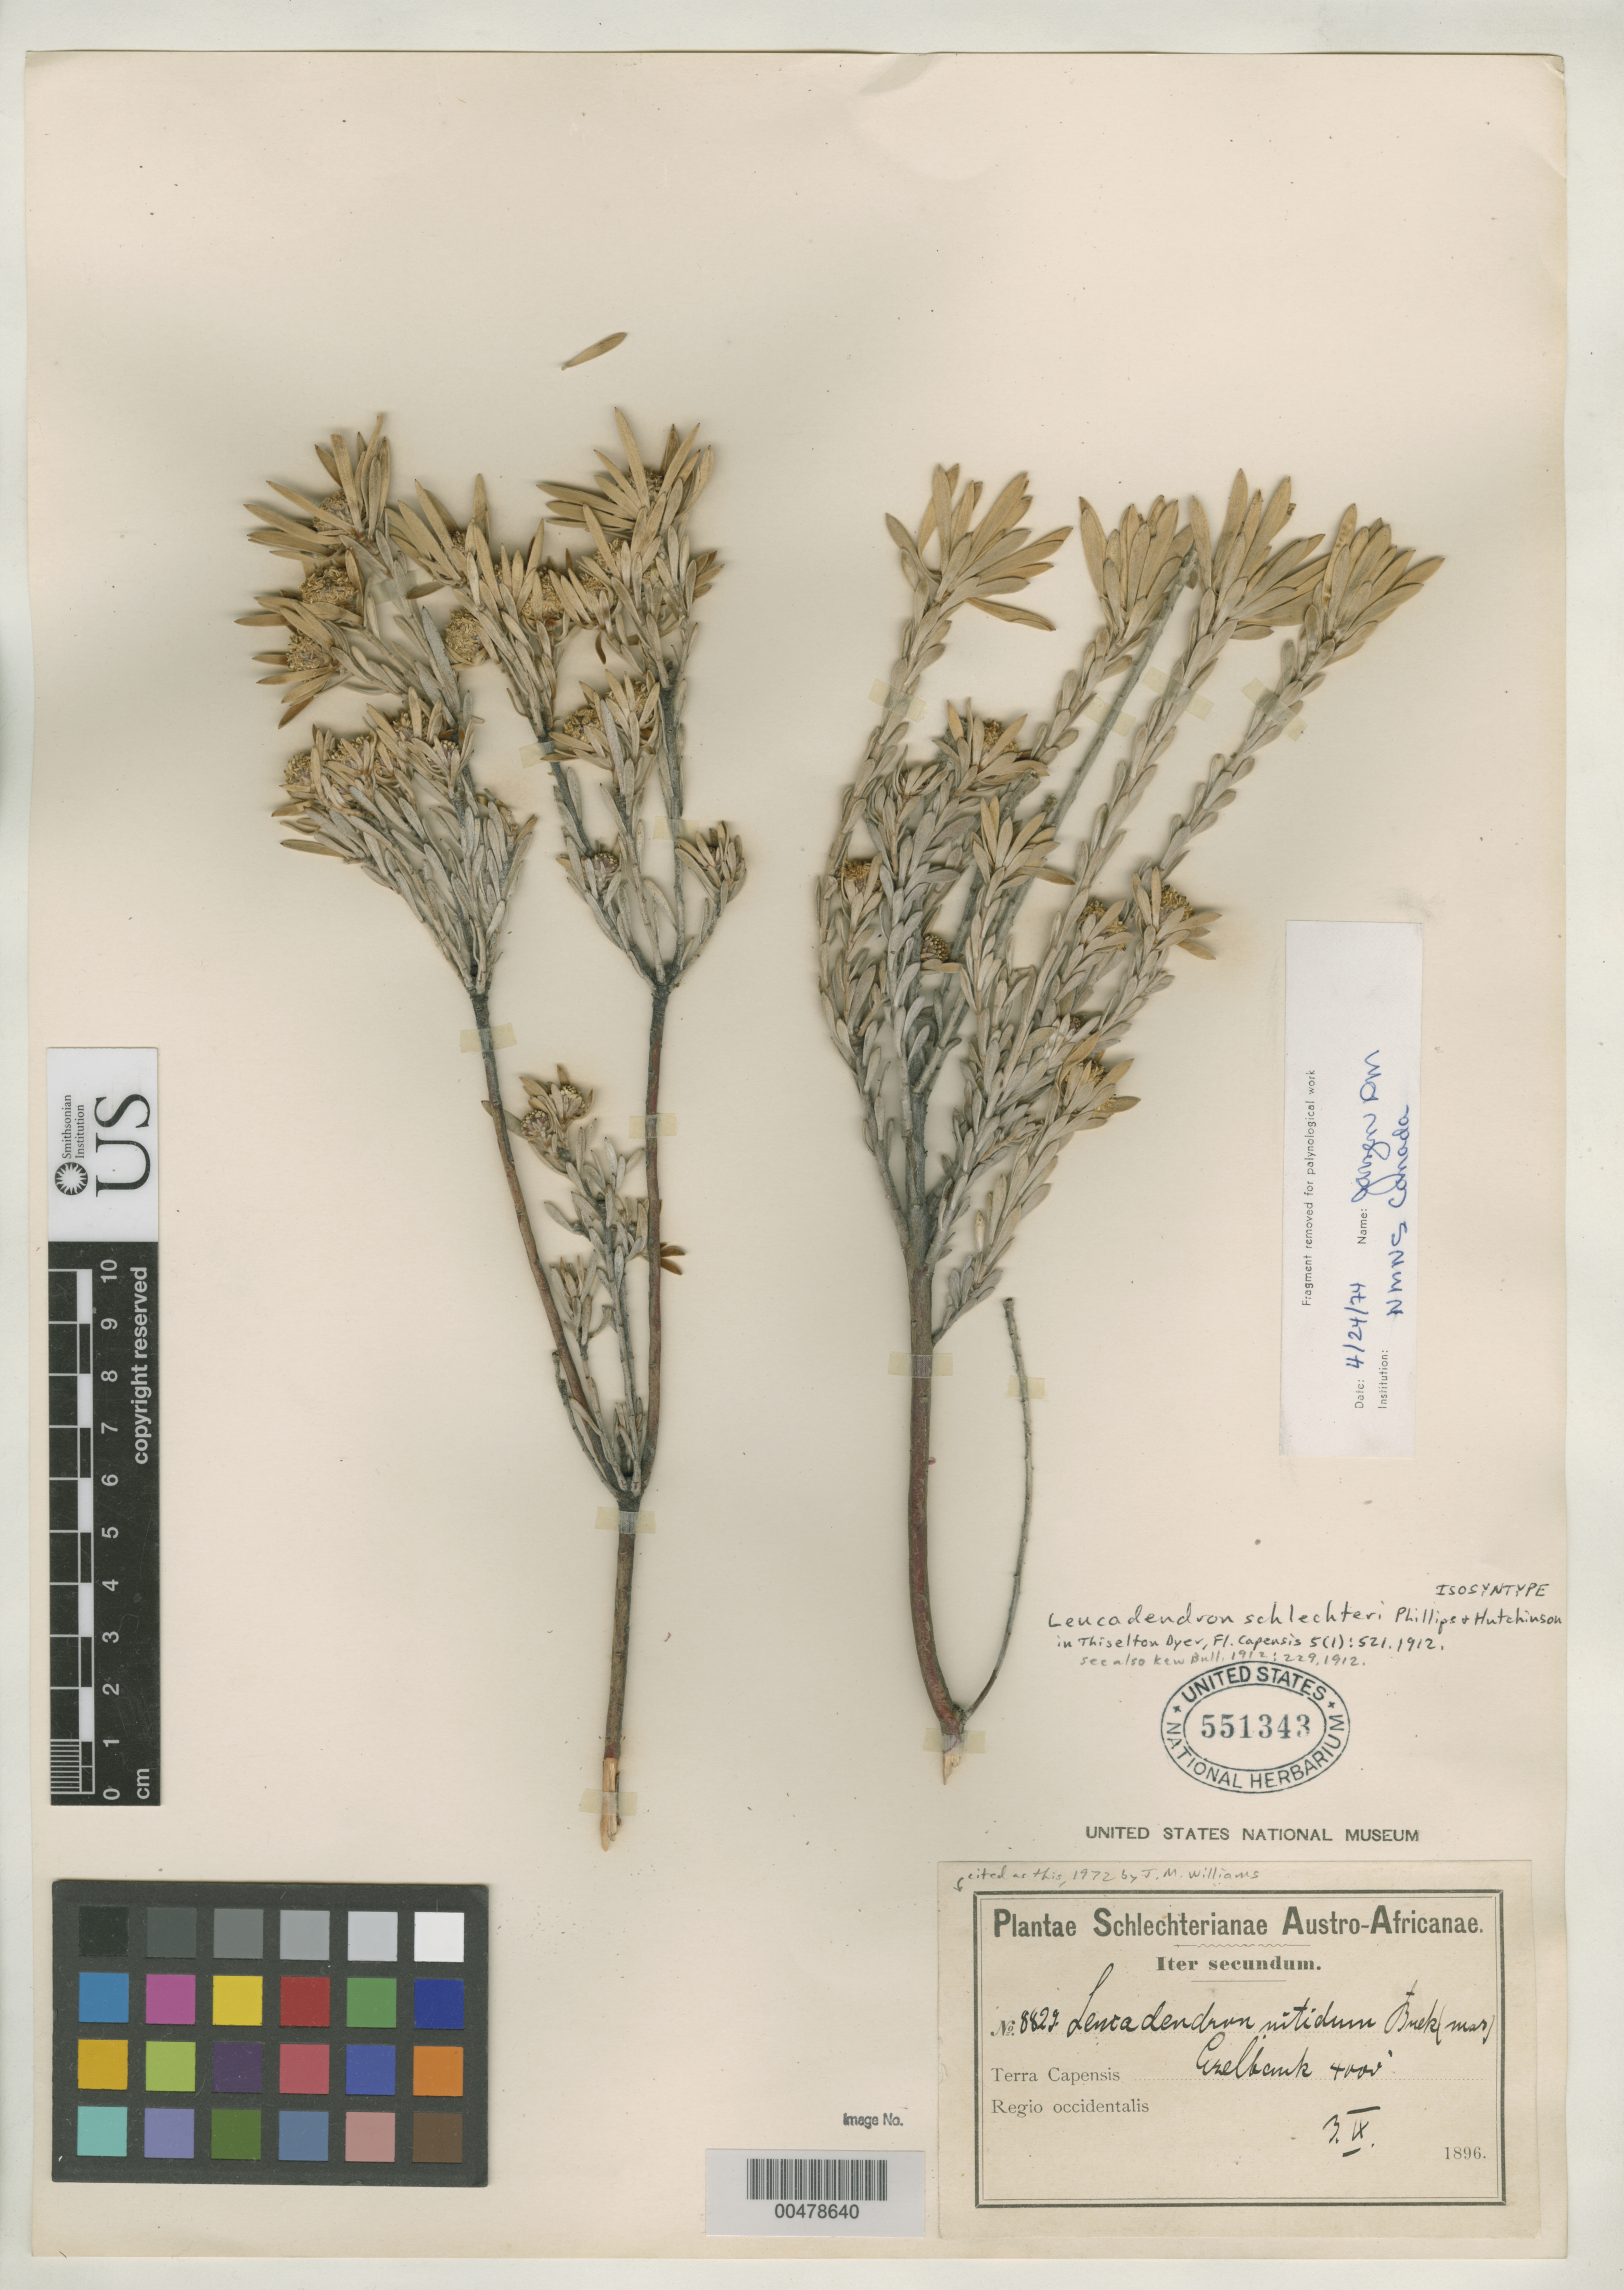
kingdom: Plantae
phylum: Tracheophyta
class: Magnoliopsida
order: Proteales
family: Proteaceae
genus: Leucadendron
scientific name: Leucadendron schlechteri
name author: E. Phillips & Hutch. in Dyer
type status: Isosyntype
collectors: F. R. R. Schlechter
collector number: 8829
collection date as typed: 03 Sep 1896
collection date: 1896-09-03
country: South Africa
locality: Ezelbank.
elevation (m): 1219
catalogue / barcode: US 551343